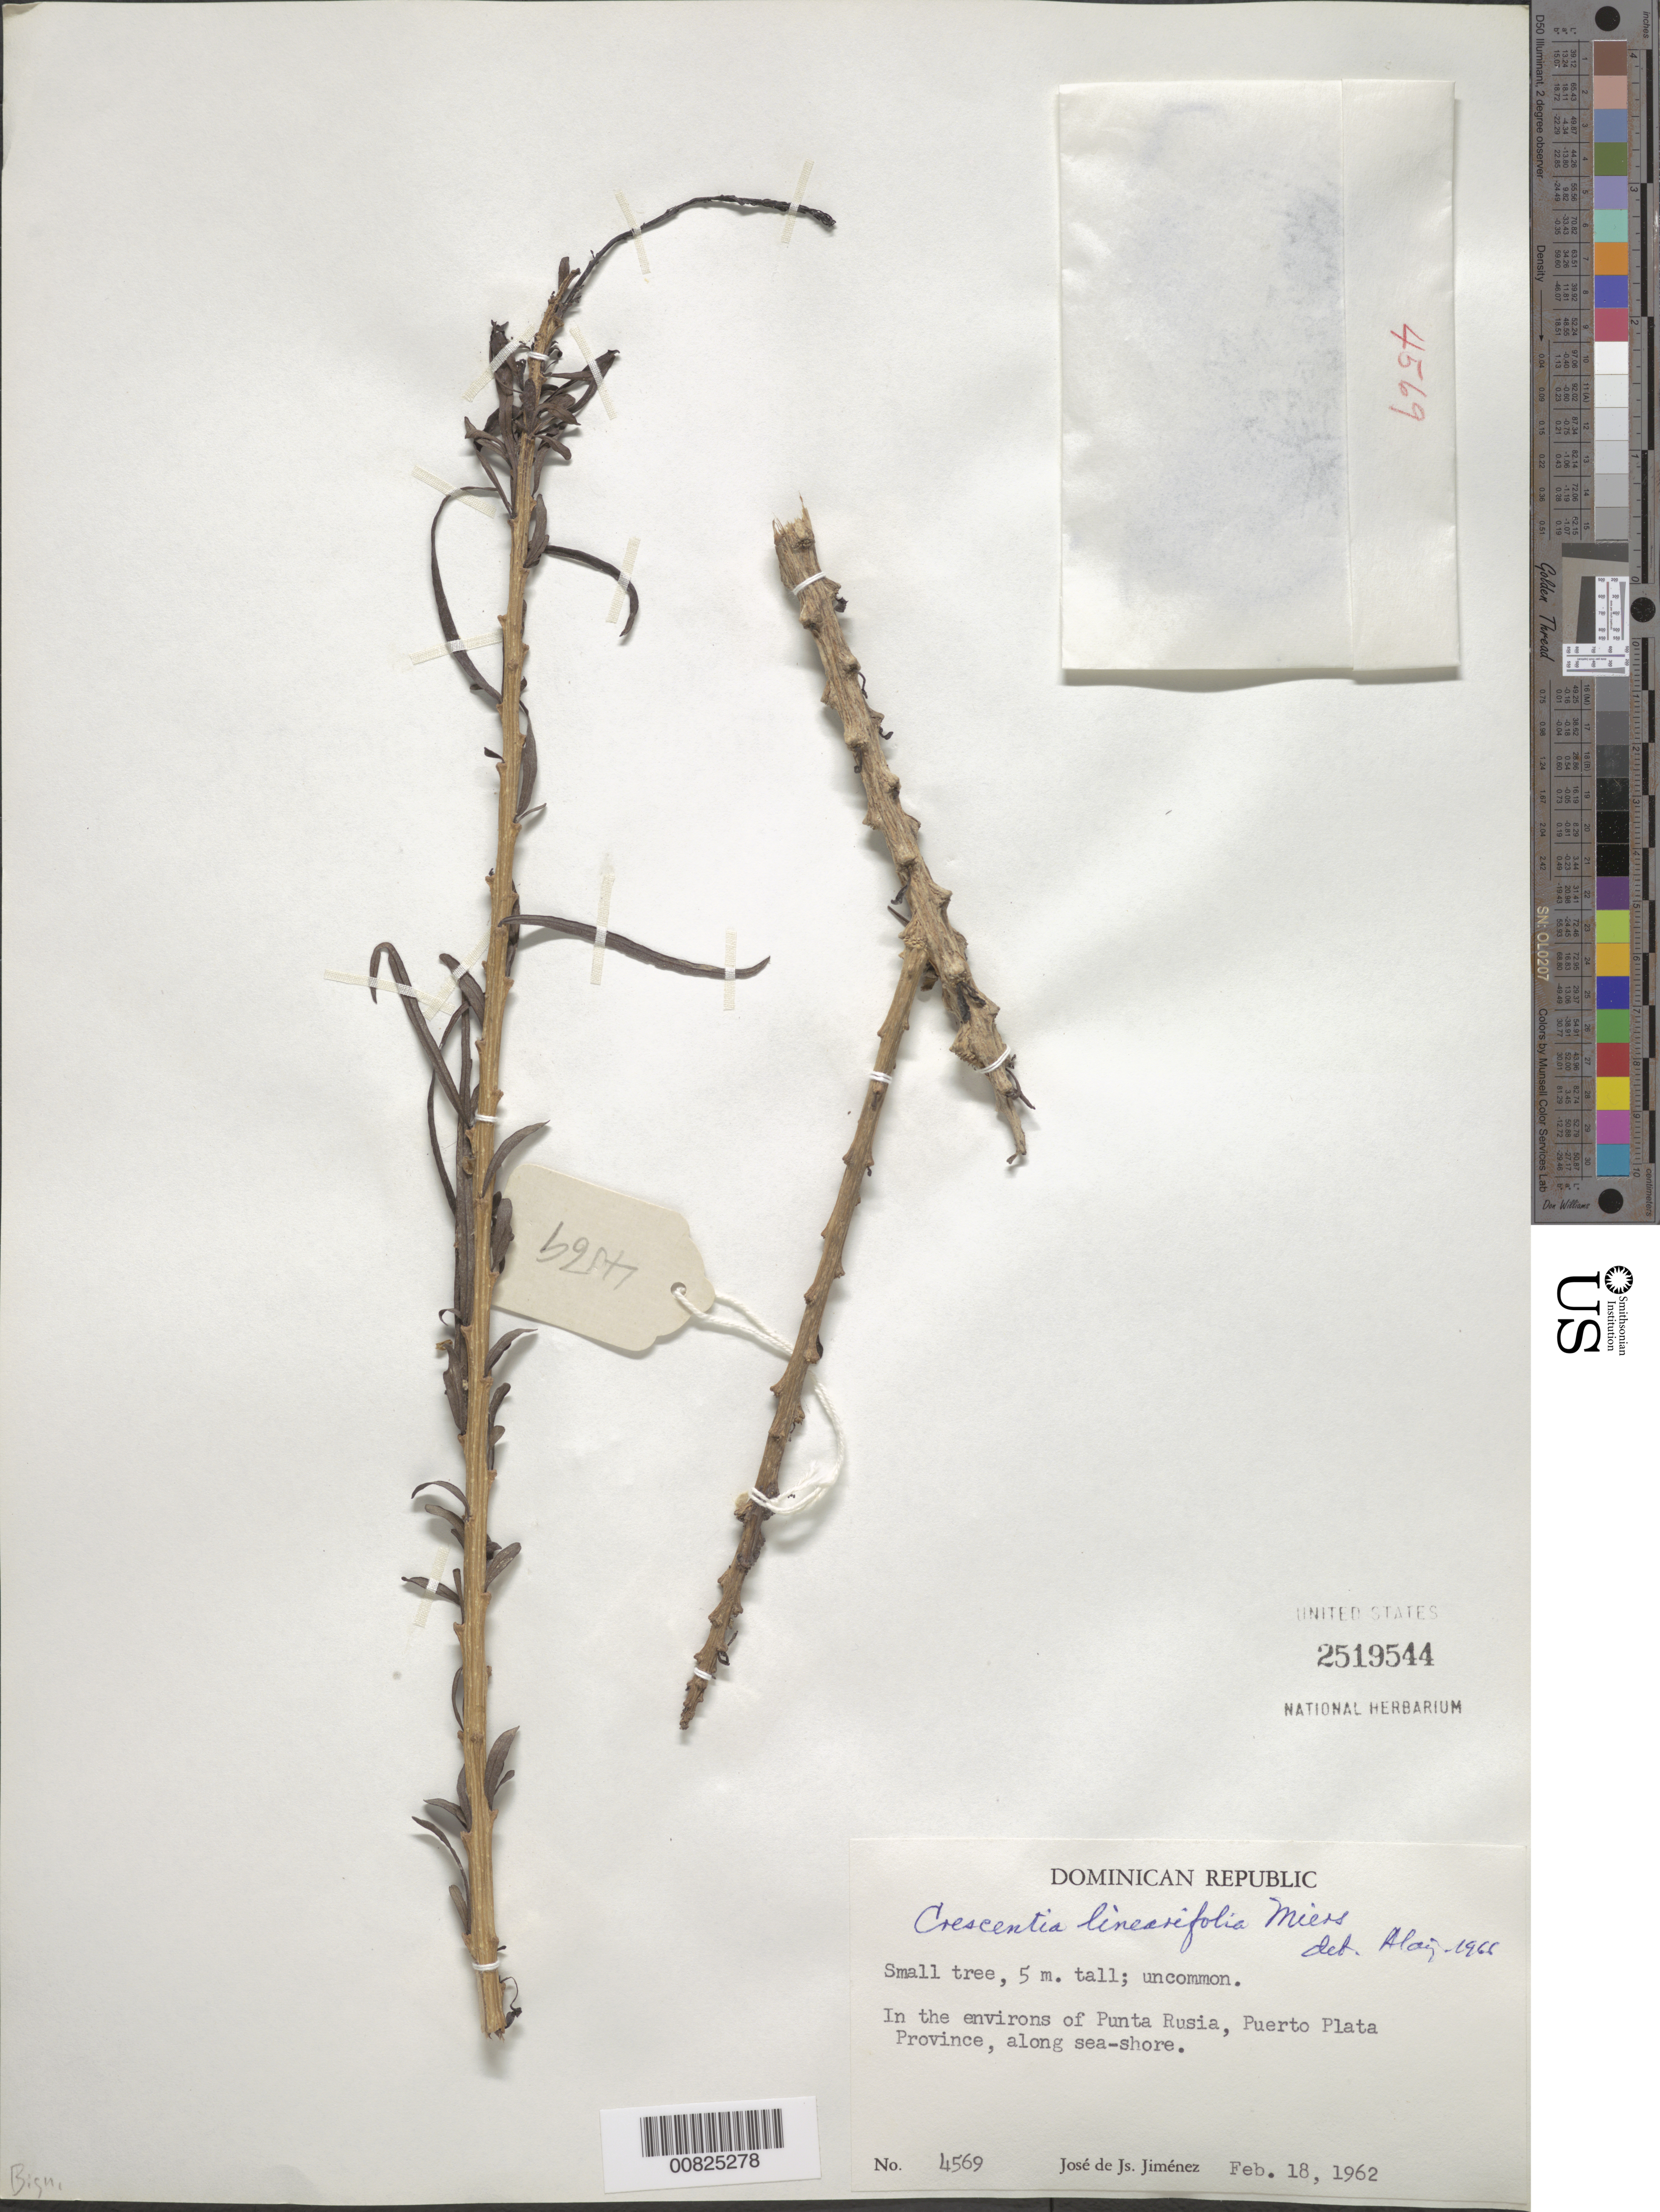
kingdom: Plantae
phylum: Tracheophyta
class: Magnoliopsida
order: Lamiales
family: Bignoniaceae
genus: Crescentia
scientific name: Crescentia linearifolia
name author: Miers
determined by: Liogier, Alain H.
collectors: J. J. Jiménez Almonte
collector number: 4569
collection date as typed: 18 Feb 1962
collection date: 1962-02-18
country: Dominican Republic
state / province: Puerto Plata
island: Hispaniola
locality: In the environs of Punta Rusia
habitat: Along sea-shore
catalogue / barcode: US 2519544